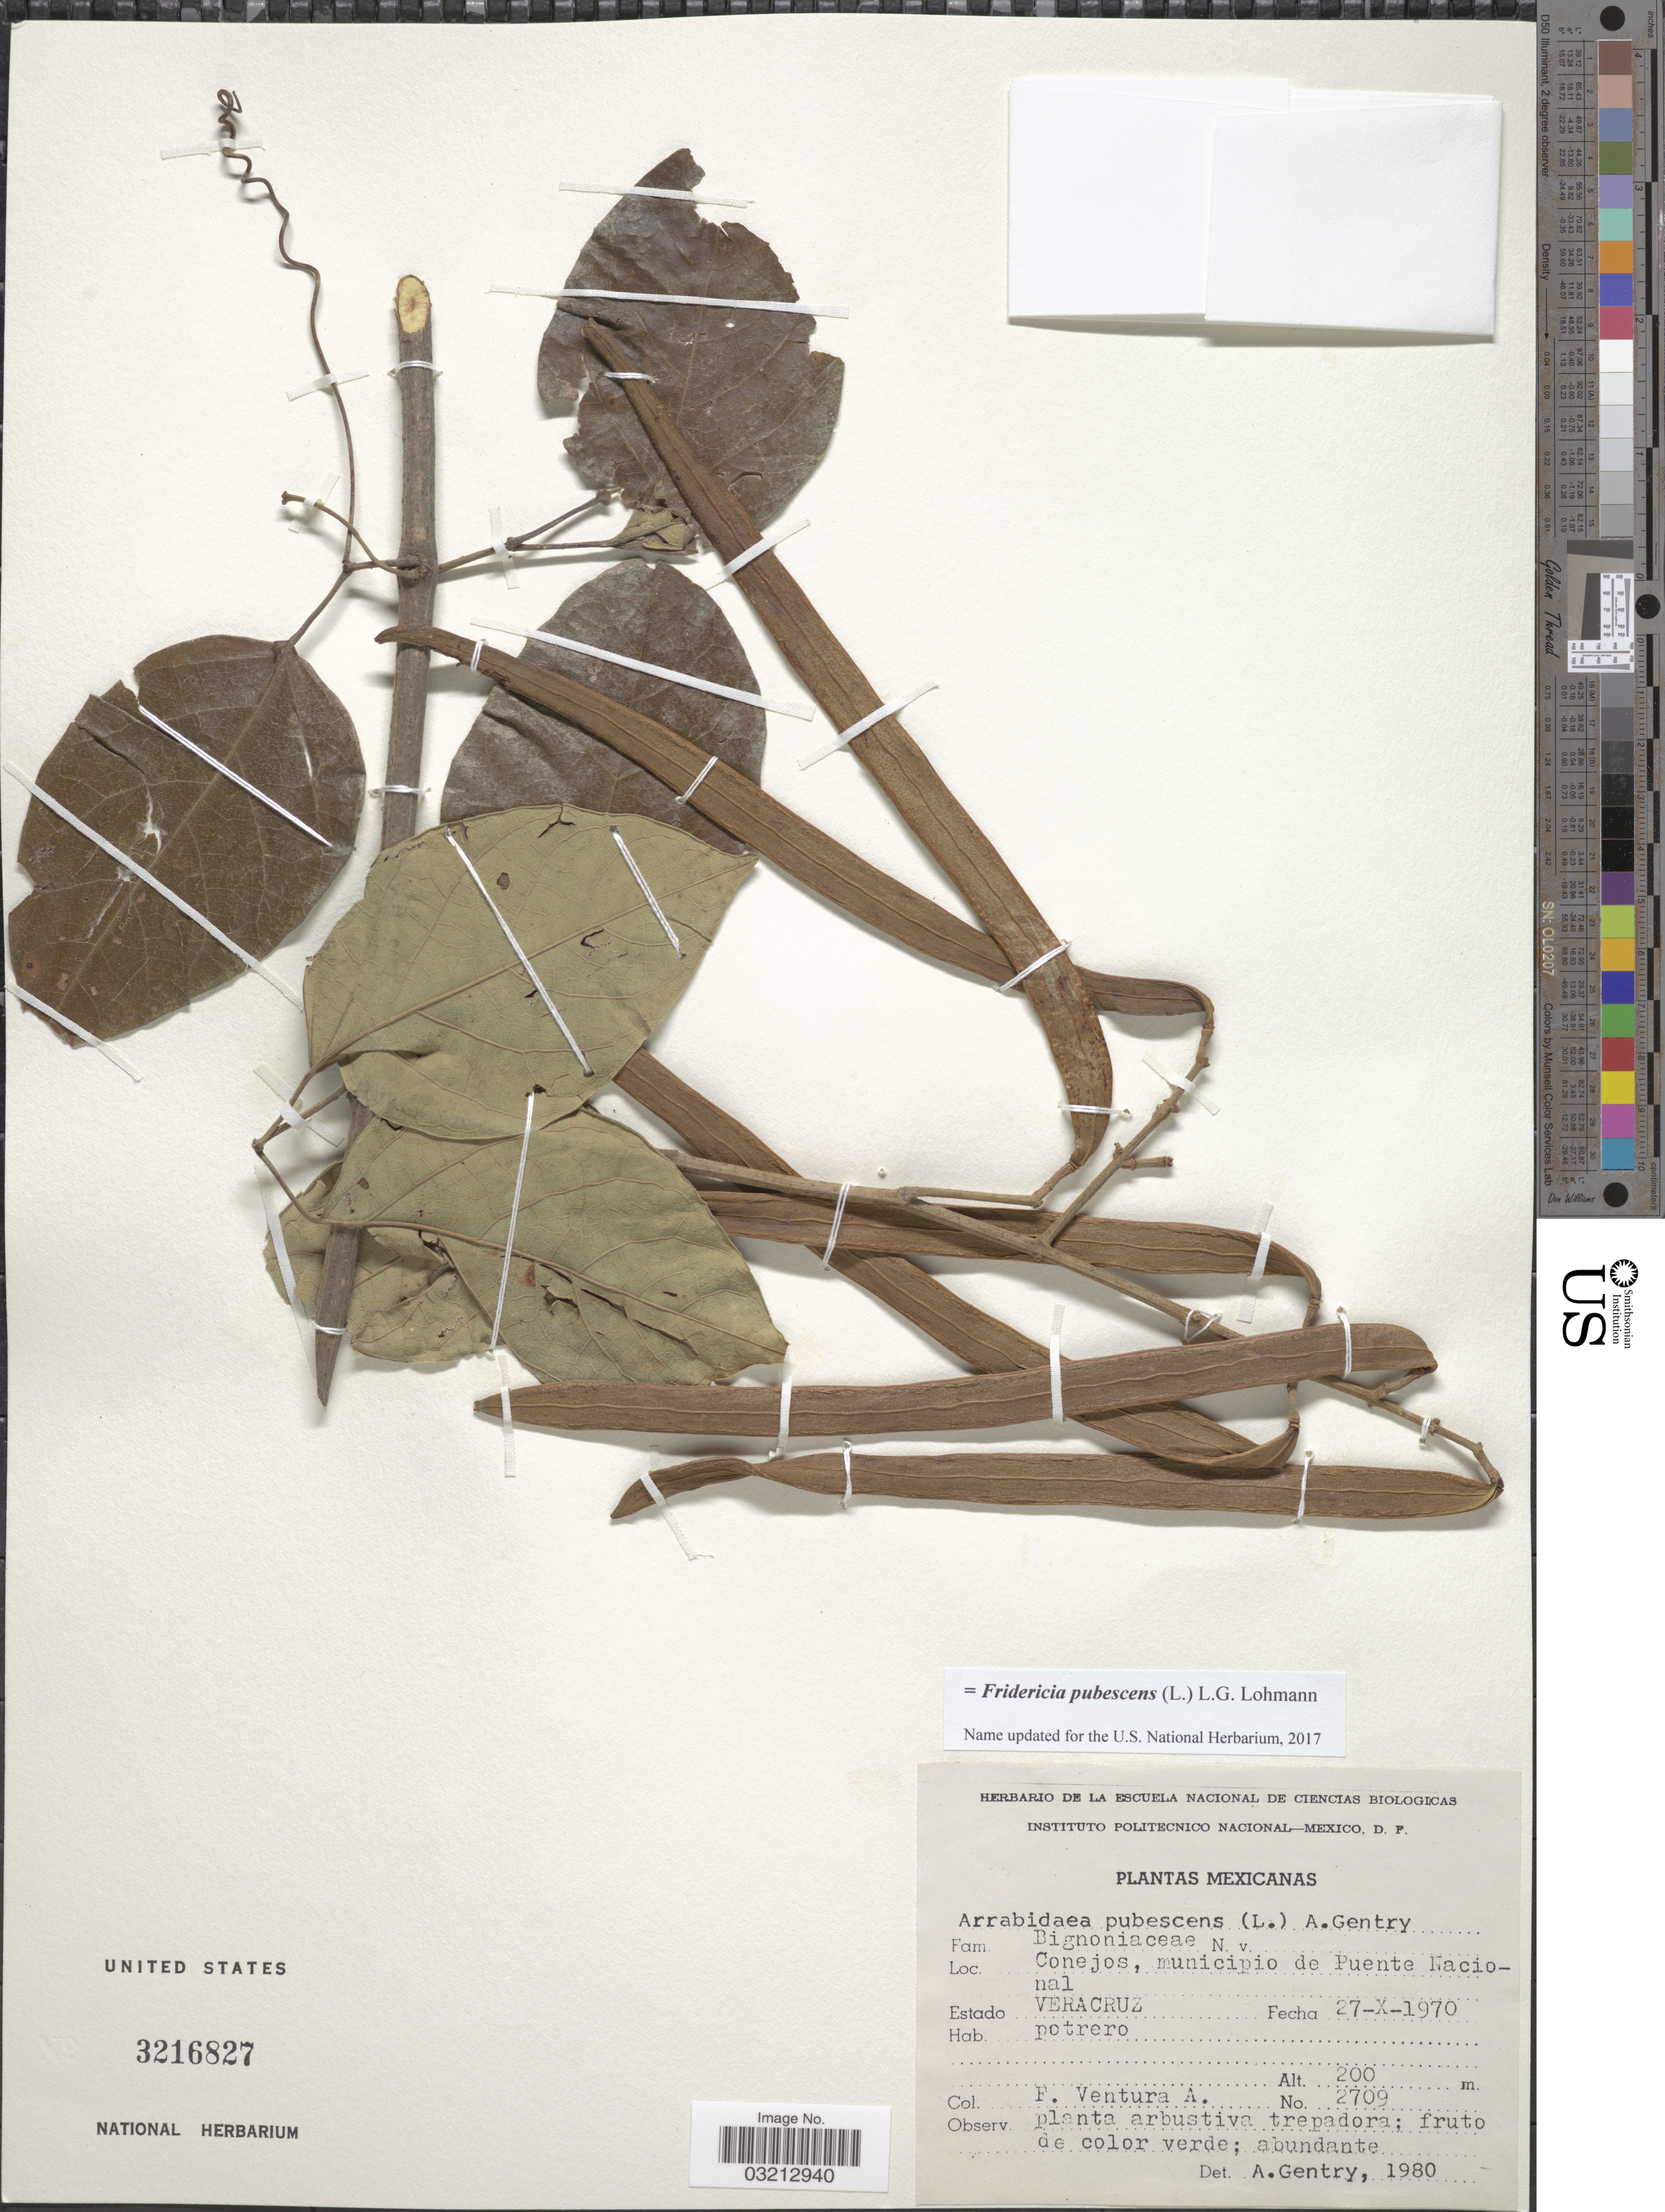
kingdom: Plantae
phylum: Tracheophyta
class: Magnoliopsida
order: Lamiales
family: Bignoniaceae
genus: Fridericia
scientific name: Fridericia pubescens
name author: (L.) L.G. Lohmann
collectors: F. Ventura A.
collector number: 2709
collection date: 1970-10-27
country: Mexico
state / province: Veracruz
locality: Conejos, municipio de Puente Nacional. Estado Veracruz.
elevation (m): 200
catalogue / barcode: US 3216827